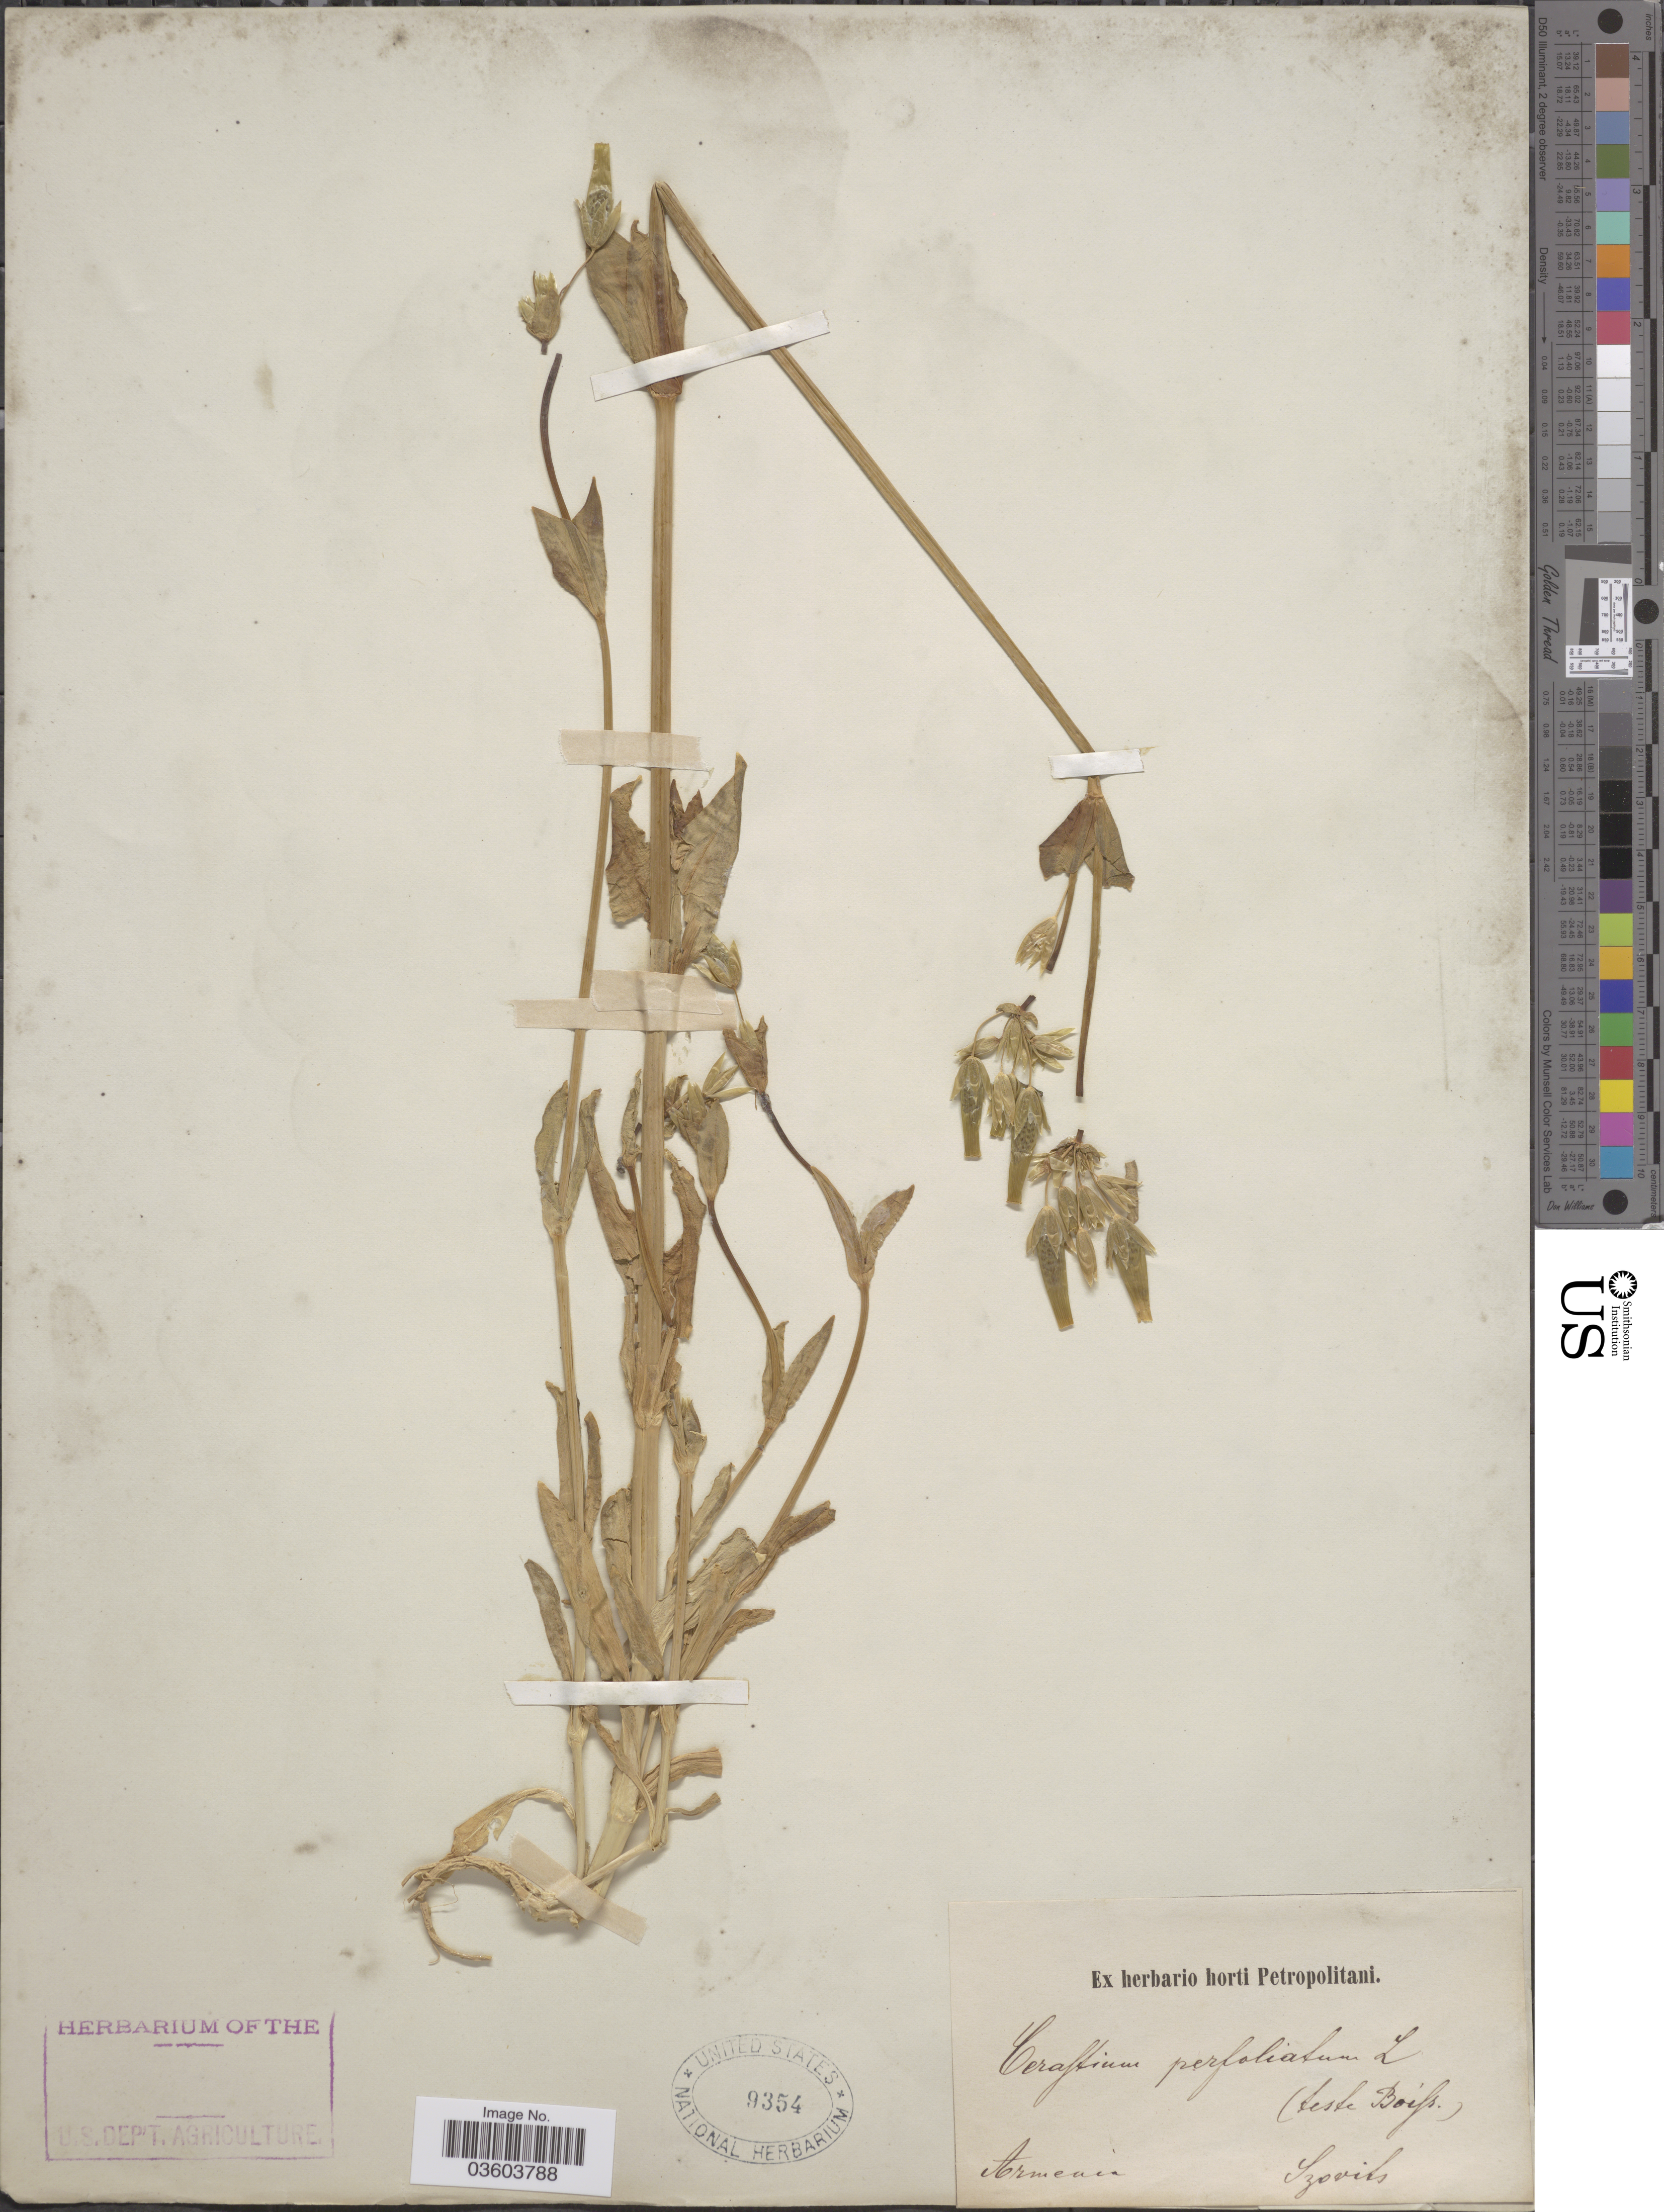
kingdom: Plantae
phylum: Tracheophyta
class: Magnoliopsida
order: Caryophyllales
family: Caryophyllaceae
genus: Cerastium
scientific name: Cerastium perfoliatum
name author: L.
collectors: Szovits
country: Armenia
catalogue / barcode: US 9354